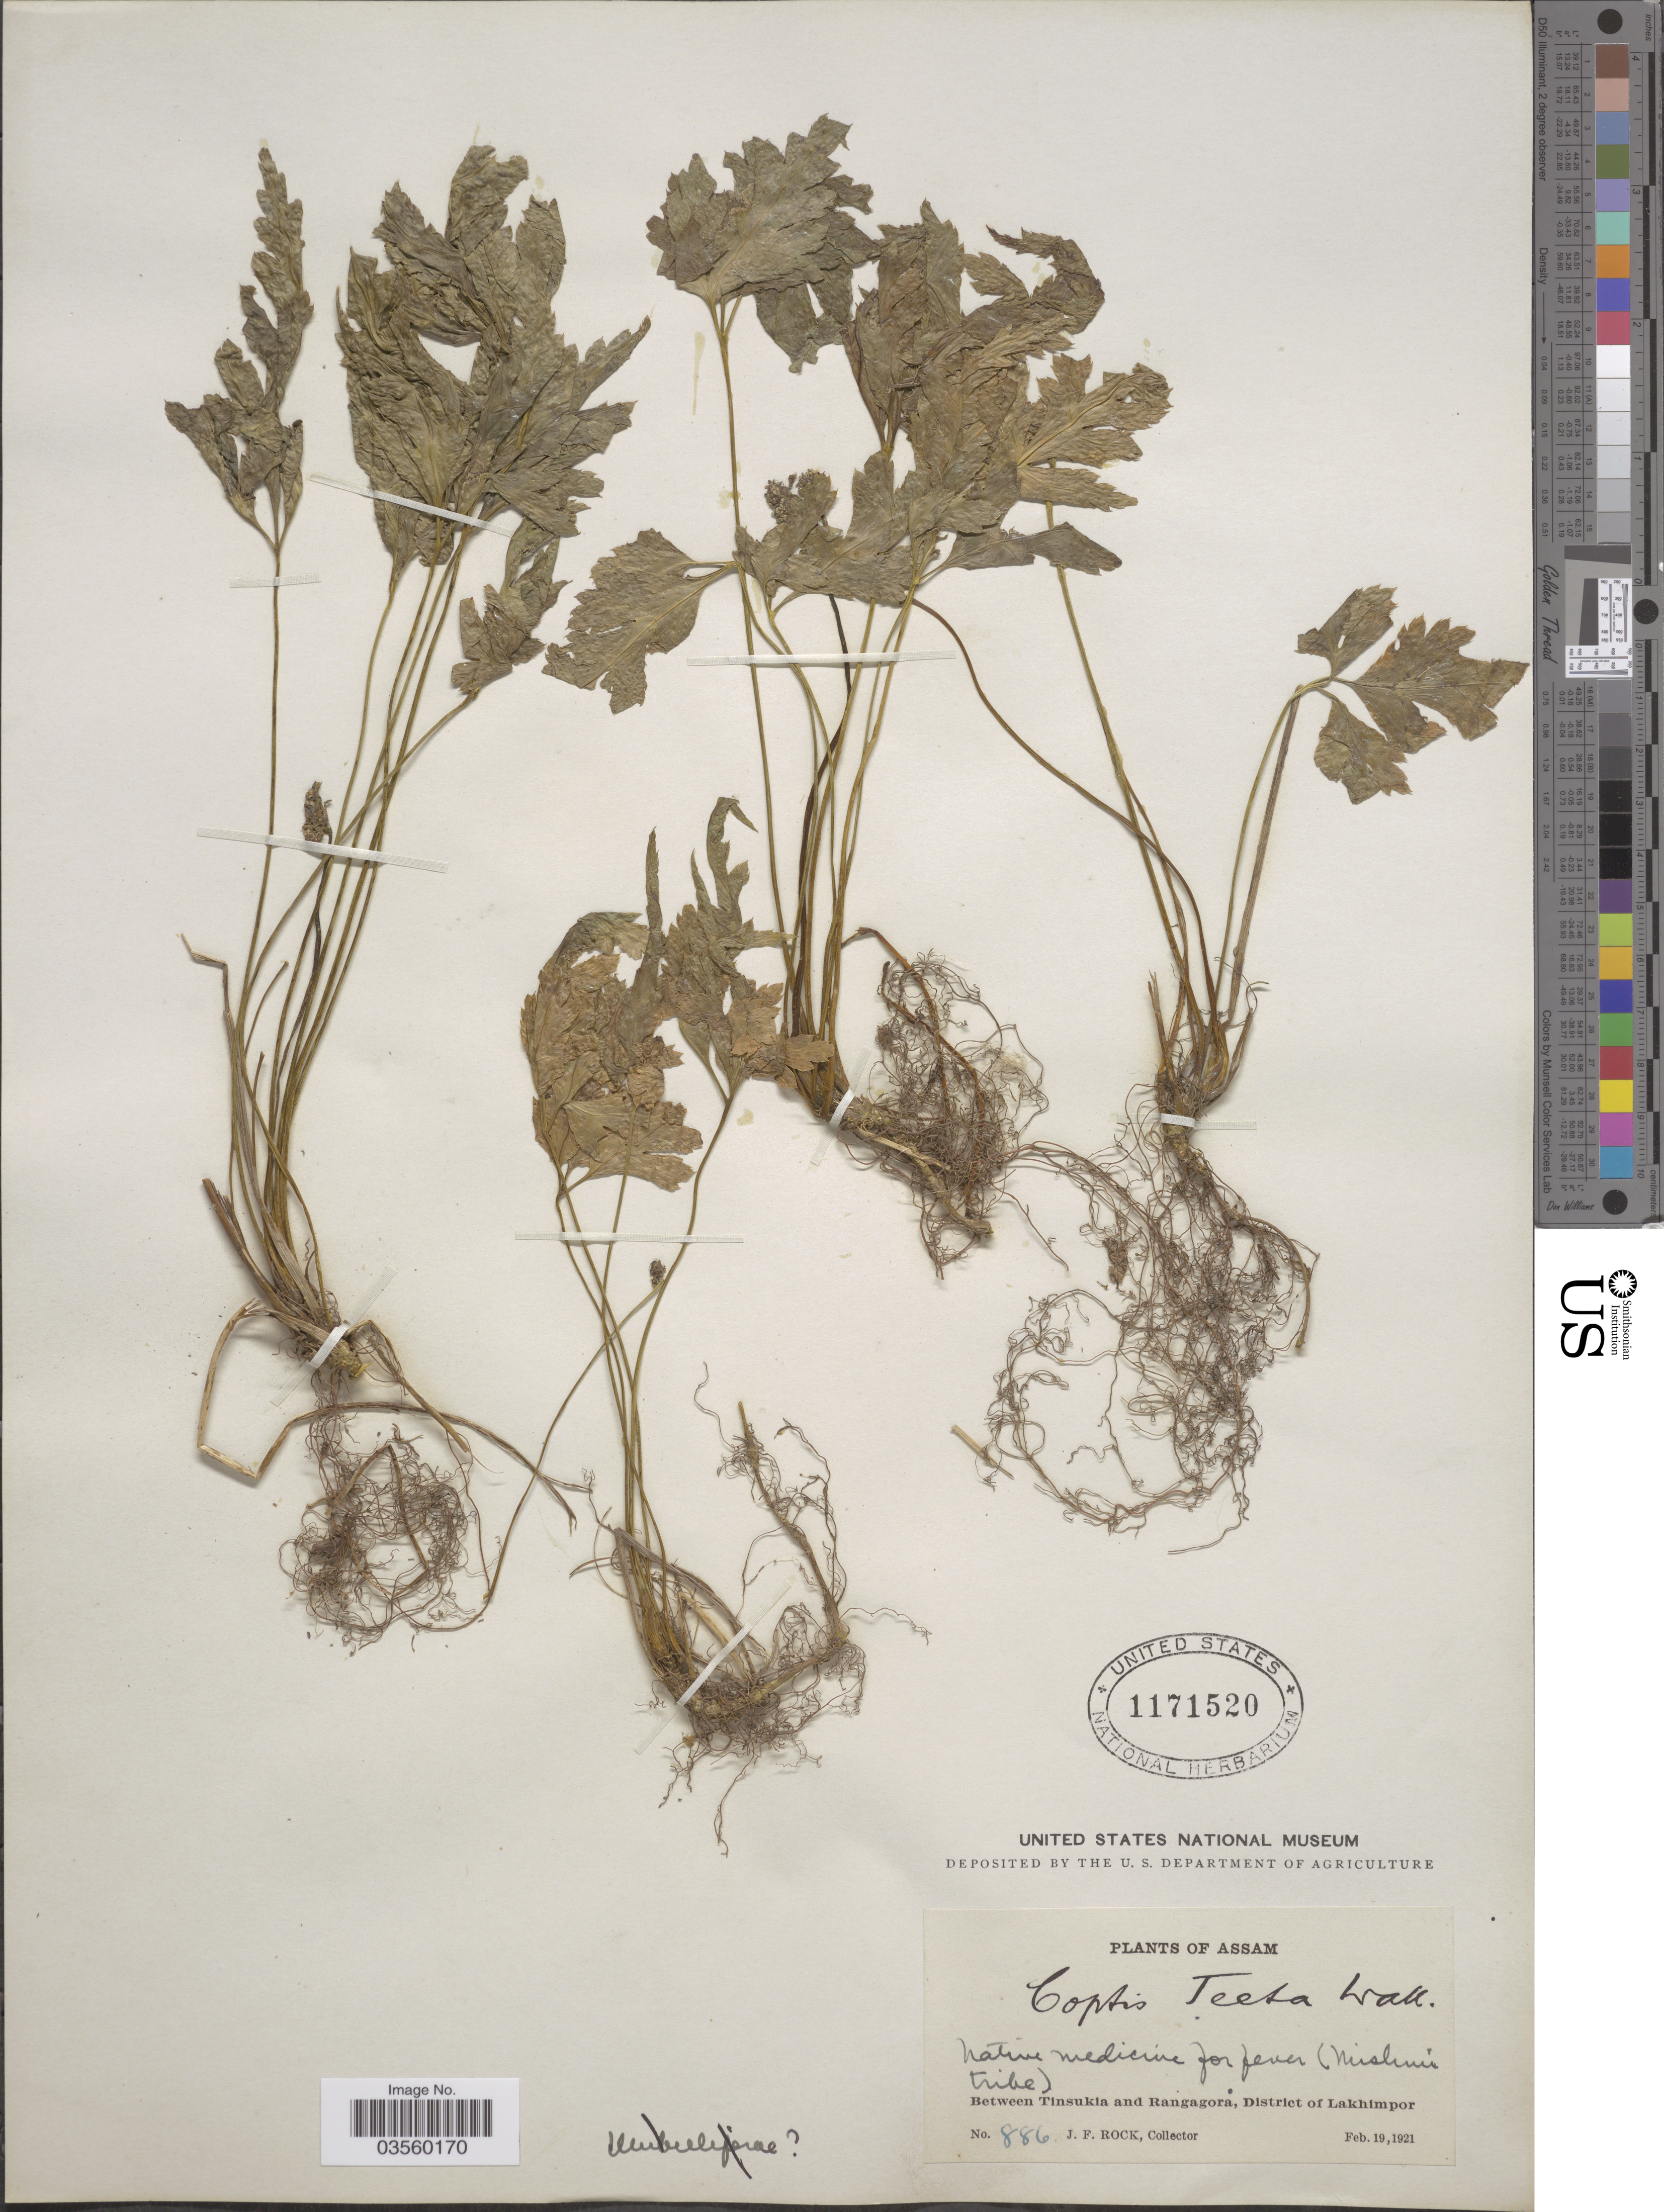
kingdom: Plantae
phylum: Tracheophyta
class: Magnoliopsida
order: Ranunculales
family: Ranunculaceae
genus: Coptis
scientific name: Coptis teeta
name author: Wall.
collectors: J. Rock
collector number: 886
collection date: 1921-02-19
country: India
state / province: Assam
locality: Between Tinsukia and Rangagora, District of Lakhimpor.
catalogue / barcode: US 1171520